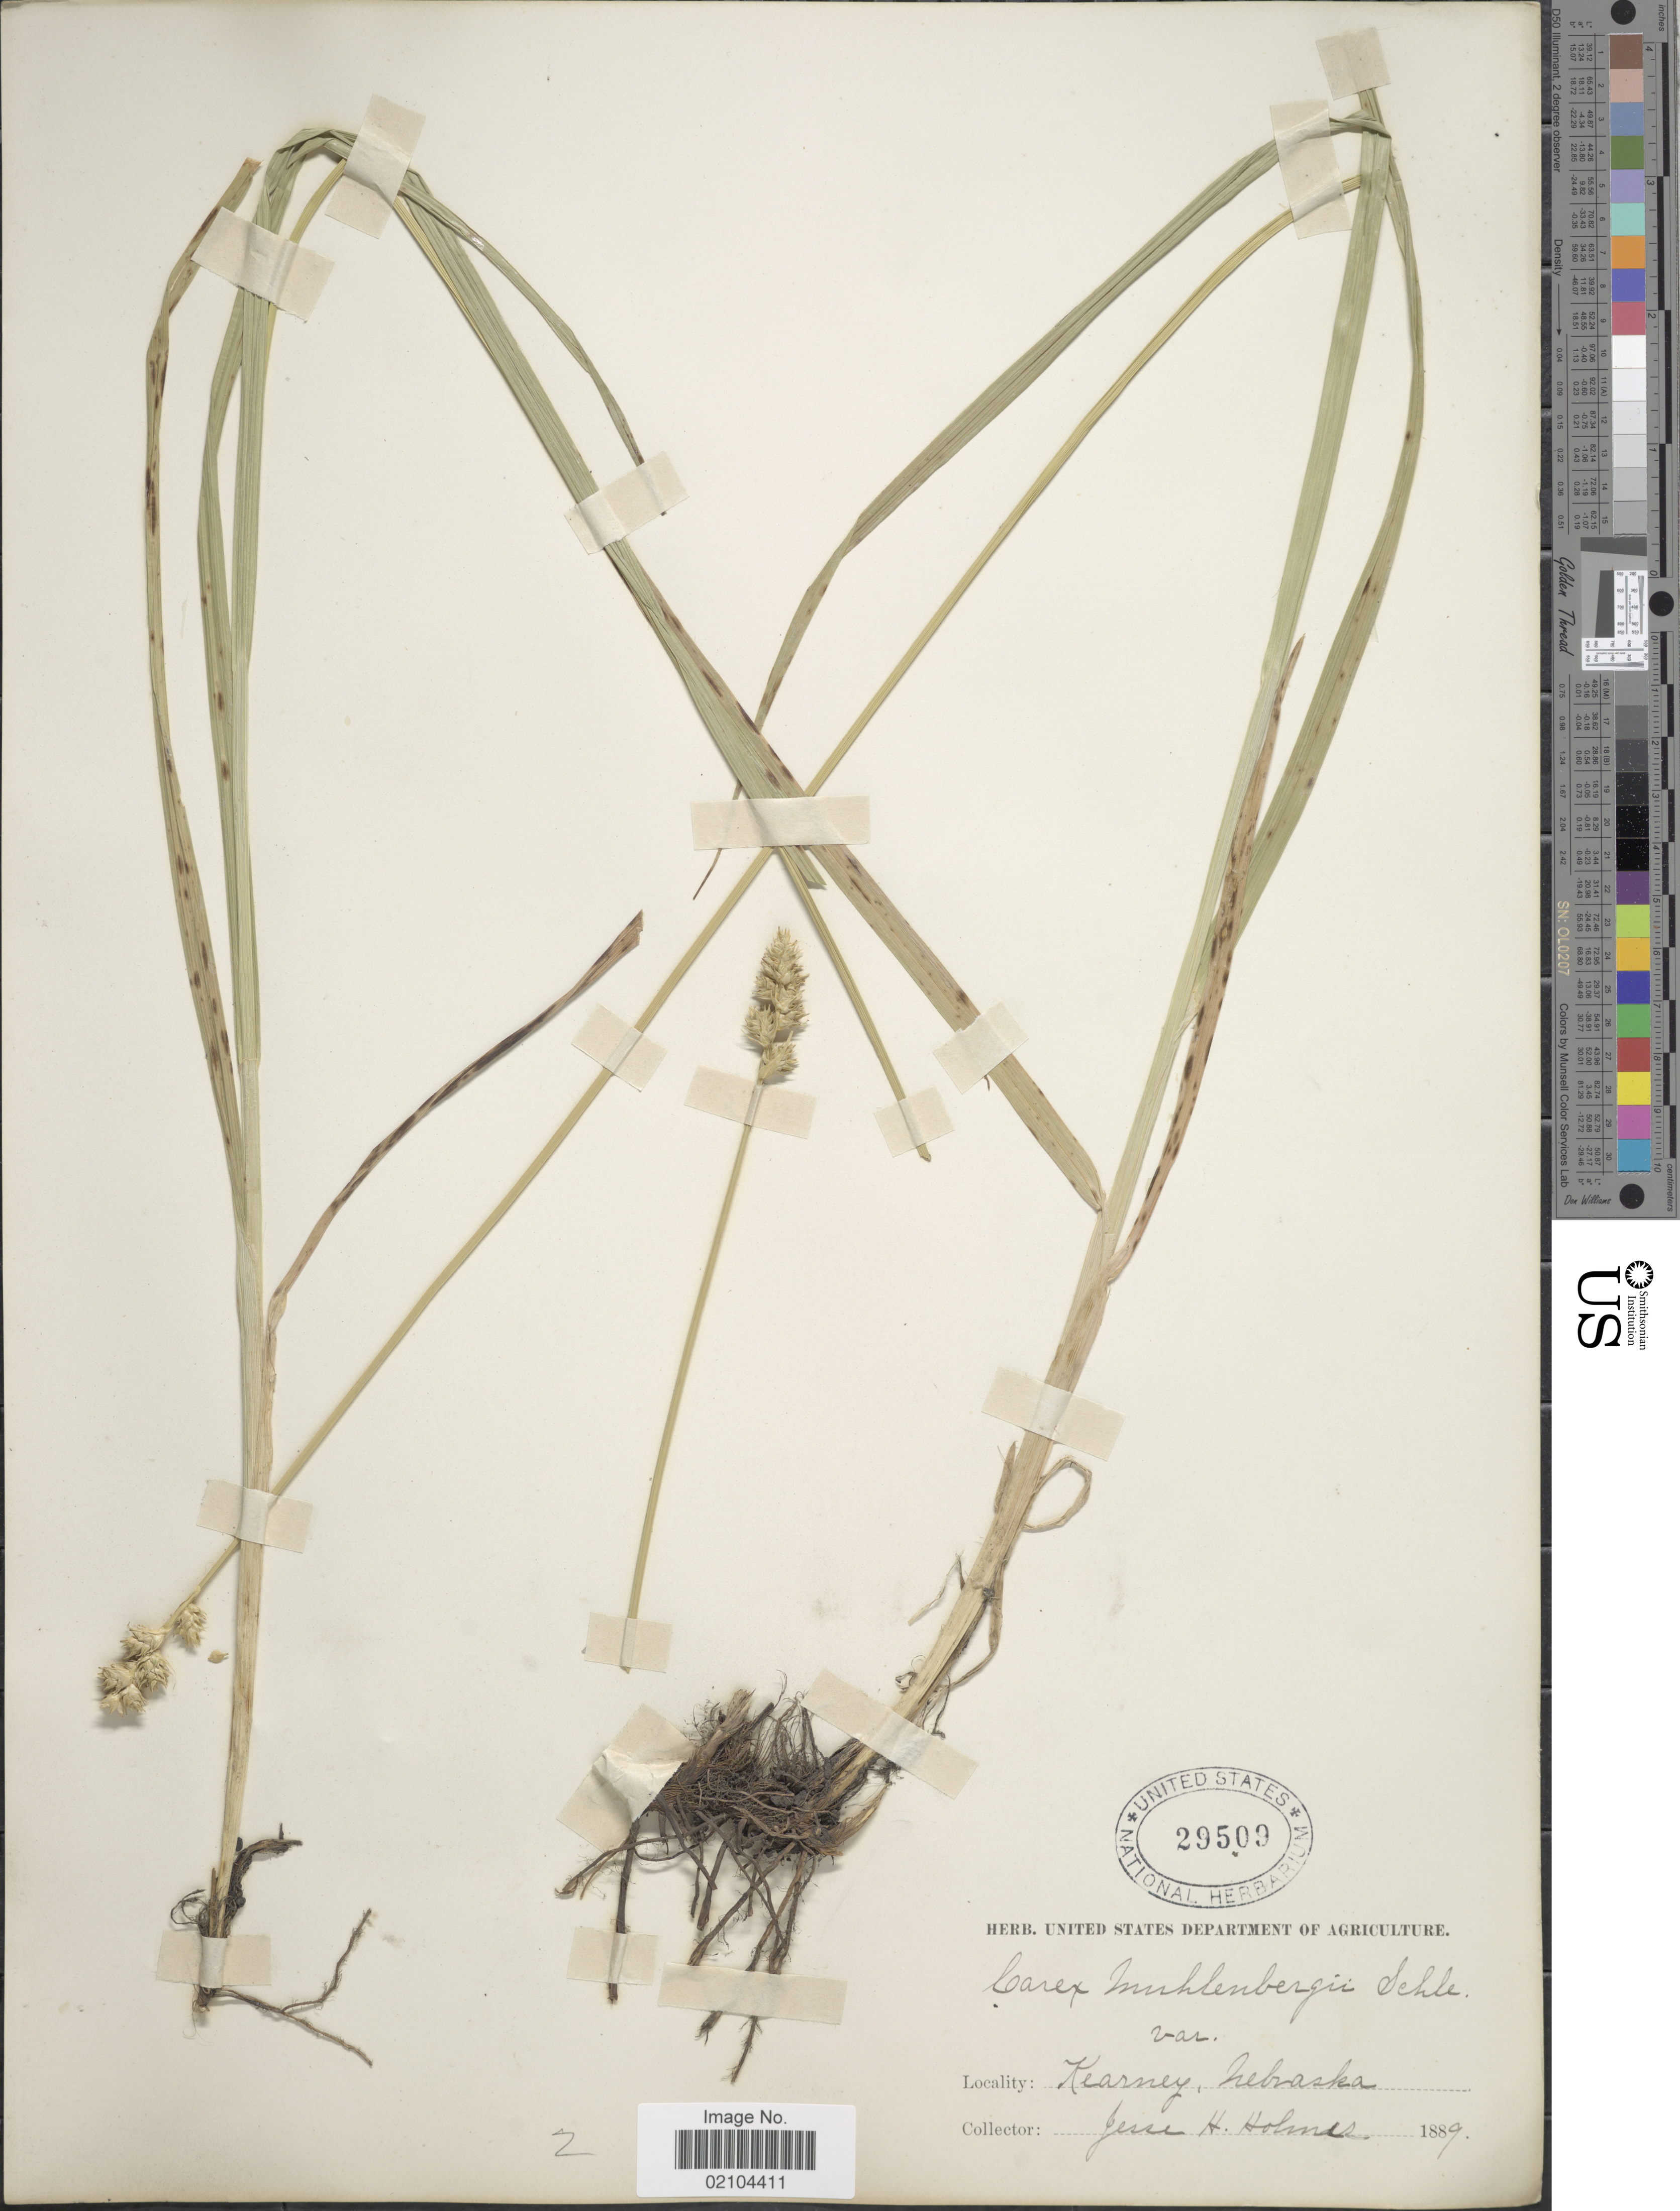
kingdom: Plantae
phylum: Tracheophyta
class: Liliopsida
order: Poales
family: Cyperaceae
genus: Carex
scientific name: Carex austrina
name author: Mack.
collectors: J. Holmes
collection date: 1889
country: United States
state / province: Nebraska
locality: Kearney.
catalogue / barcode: US 29509